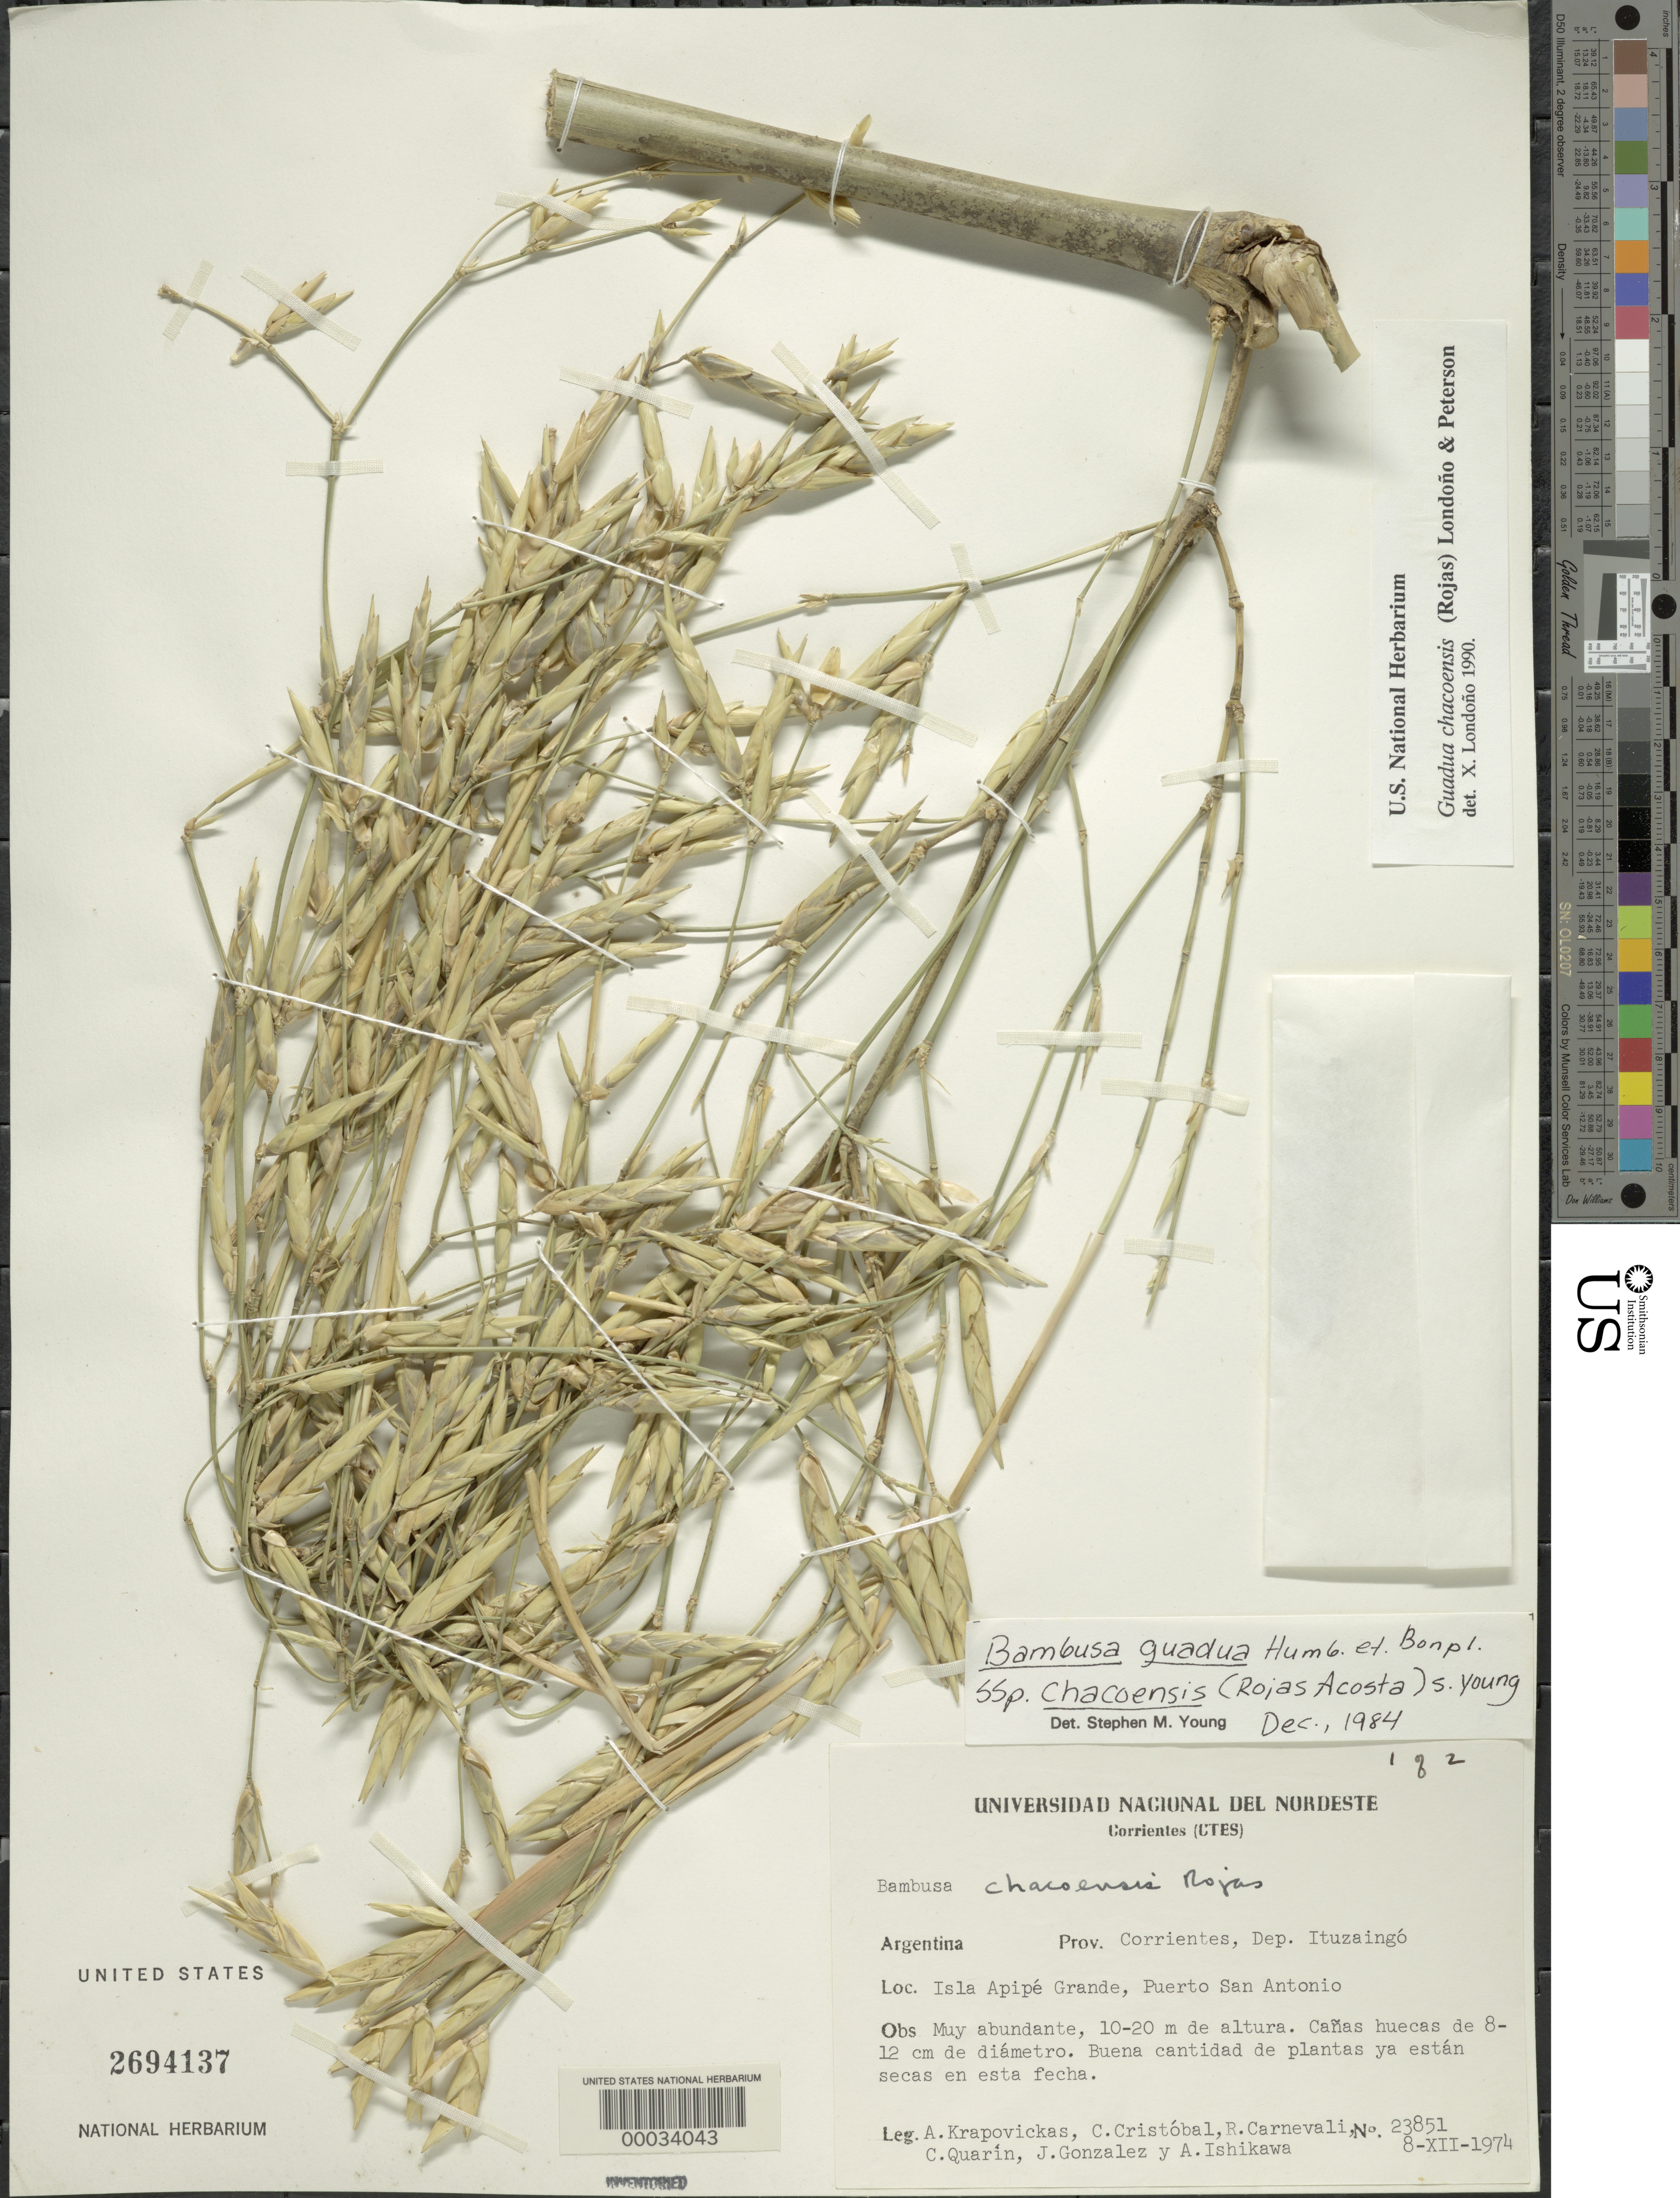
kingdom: Plantae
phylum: Tracheophyta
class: Liliopsida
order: Poales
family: Poaceae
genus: Guadua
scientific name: Guadua chacoensis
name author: (Rojas) Londoño & P.M. Peterson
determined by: Londoño, X., (TULV), Jardin Botanico "Juan Maria Cespedes"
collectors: A. Krapovickas, C. L. Cristóbal, R. Carnevali, C. Quarin, J. Gonzalez & A. Ishikawa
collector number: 23851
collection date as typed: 08 Dec 1974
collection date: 1974-12-08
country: Argentina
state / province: Corrientes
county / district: Ituzaingó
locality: Isla Apipe Grande, Puerto San Antonio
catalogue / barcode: US 2694137